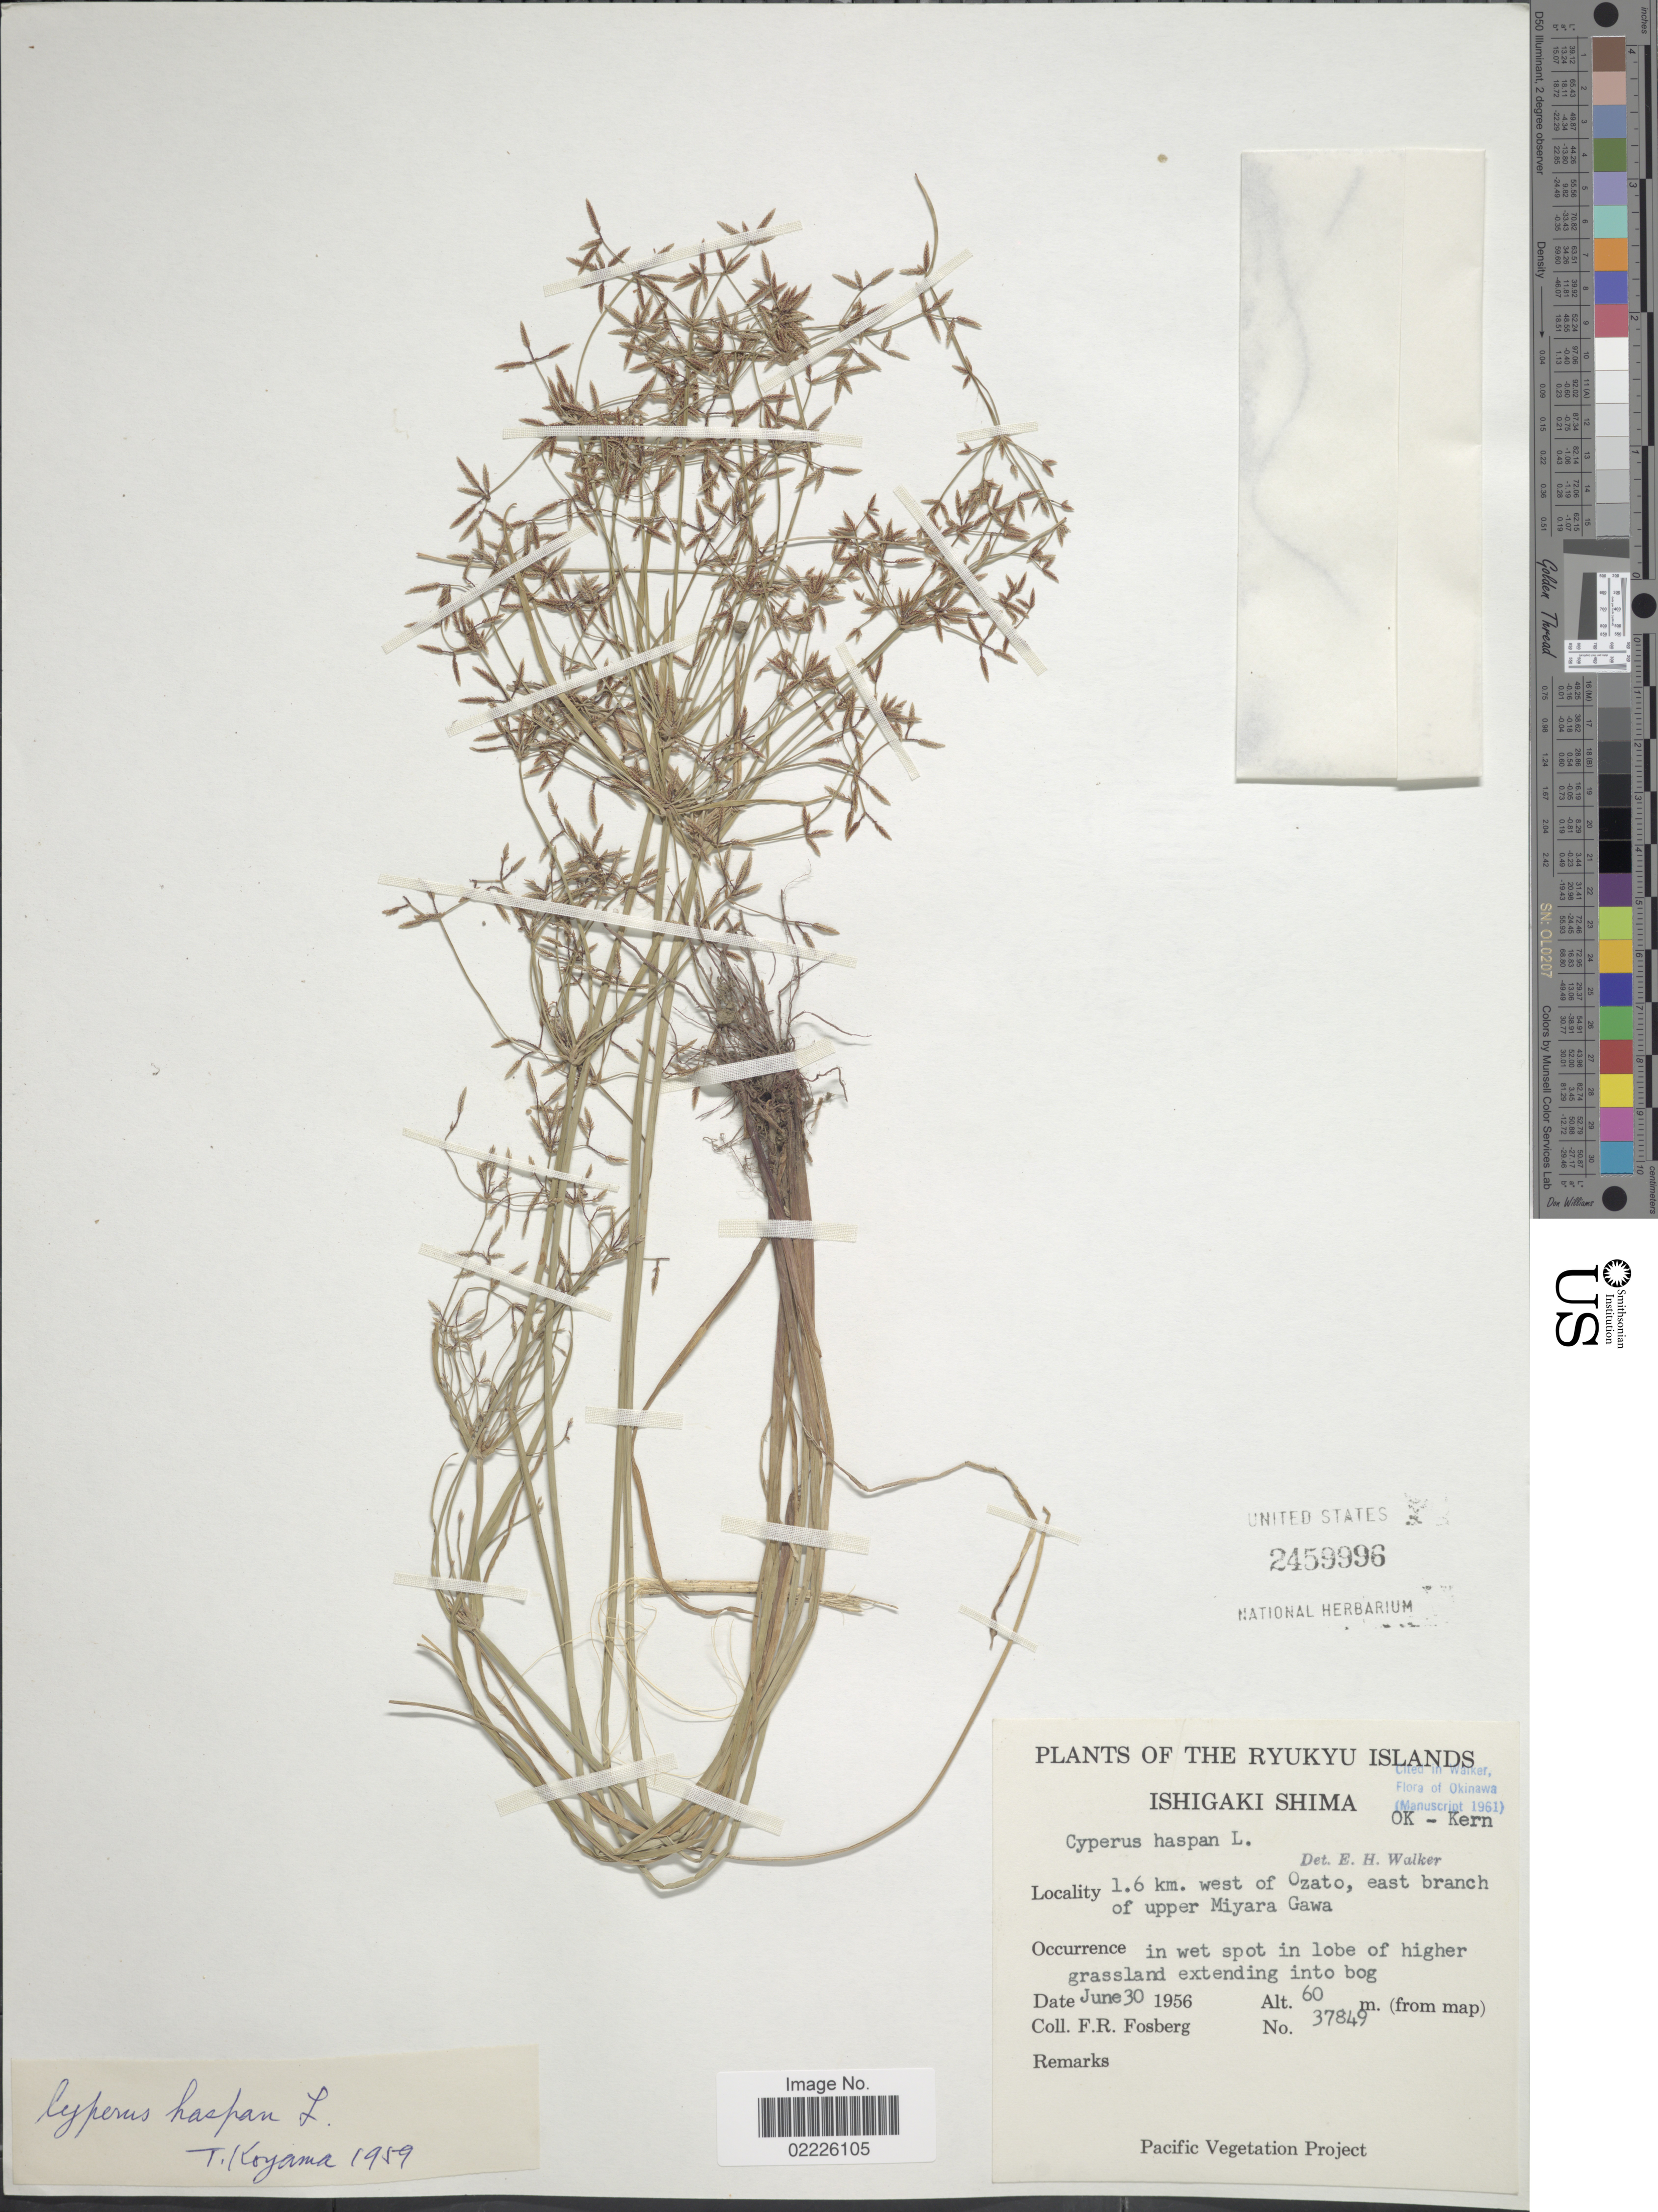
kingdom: Plantae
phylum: Tracheophyta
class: Liliopsida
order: Poales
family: Cyperaceae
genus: Cyperus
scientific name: Cyperus haspan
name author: L.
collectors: F. R. Fosberg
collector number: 37849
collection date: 1956-06-30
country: Japan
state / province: Okinawa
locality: The Ryukyu Islands, Ishigaki Shima, 1.6 km. west of Ozato, east branch of upper Miyara Gawa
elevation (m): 60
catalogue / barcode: US 2459996